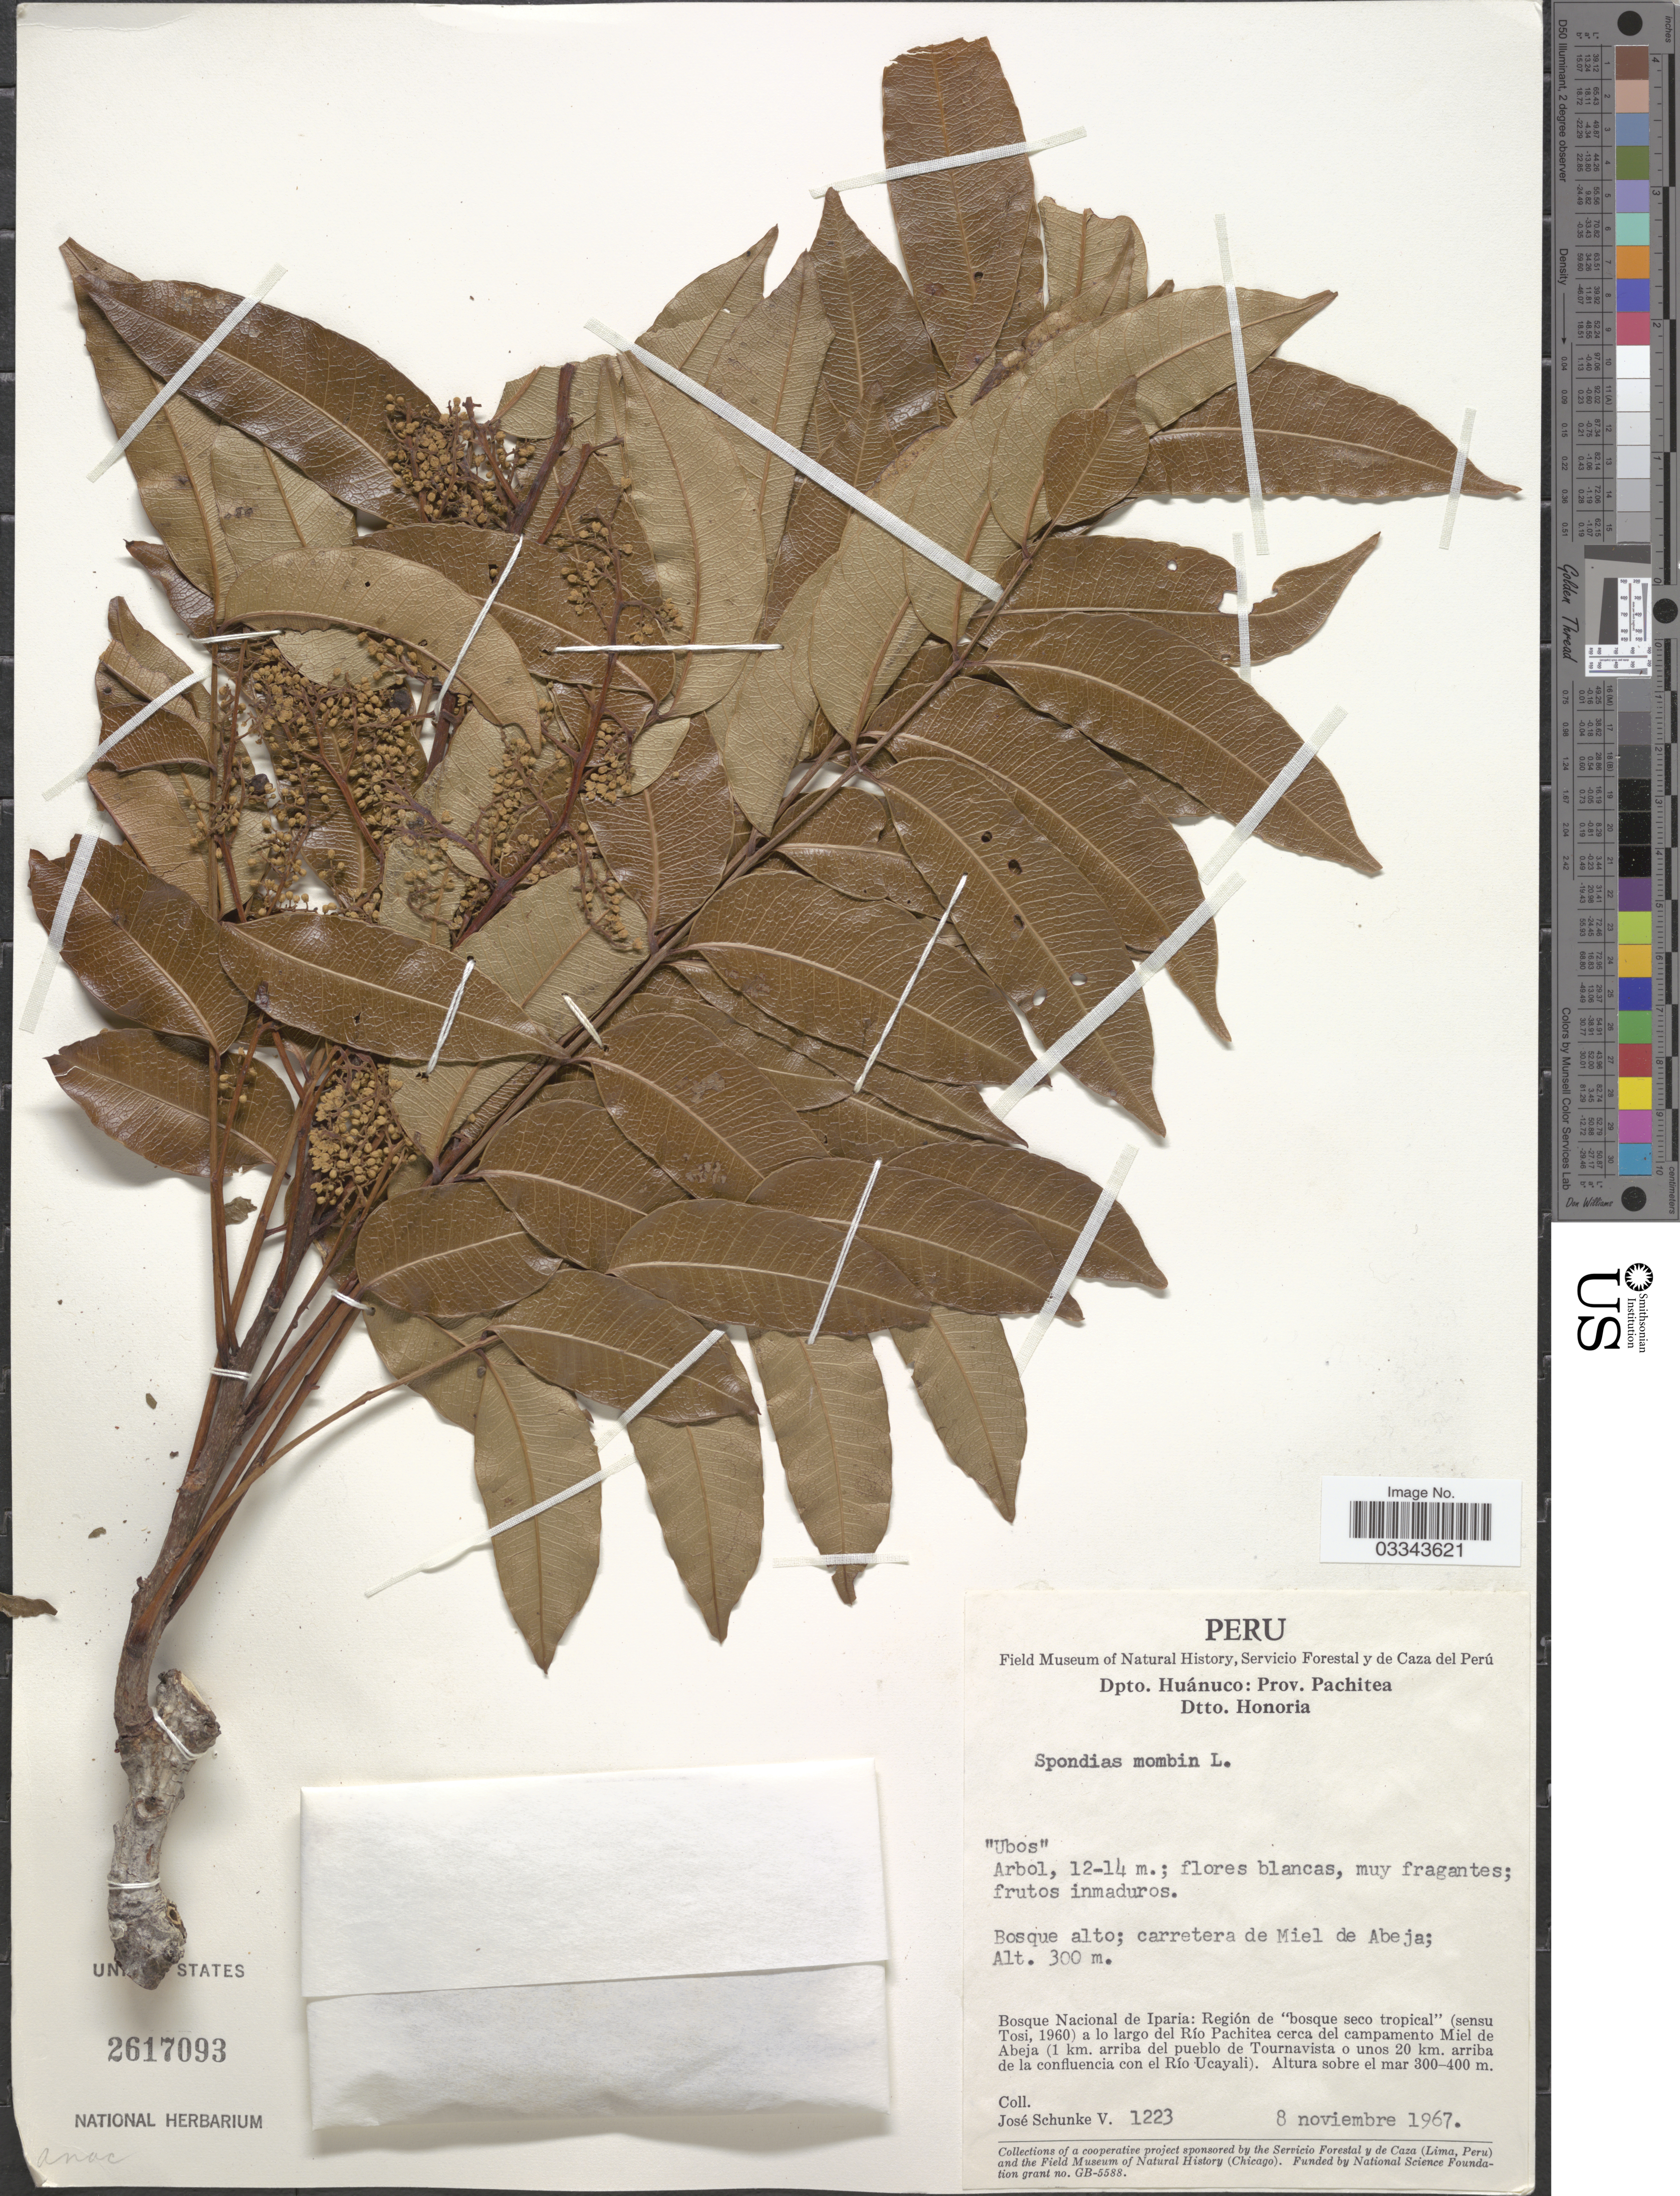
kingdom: Plantae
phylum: Tracheophyta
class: Magnoliopsida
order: Sapindales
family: Anacardiaceae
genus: Spondias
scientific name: Spondias mombin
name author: L.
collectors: J. Schunke Vigo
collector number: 1223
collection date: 1967-11-08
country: Peru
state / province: Huánuco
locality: Dpto. Huánuco: Prov. Pachitea, Dtto. Honoria, Bosque alto; carretera de Miel de Abeja, Bosque Nacional de Iparia: Región de "bosque seco tropical" (sensu Tosi, 1960) a lo largo del Río Pachitea cerca del campamento Miel de Abeja (1 km. arriba del pueblo de Tournavista o unos 20 km. arriba de la confluencia con el Río Ucayali).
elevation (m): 300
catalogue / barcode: US 2617093